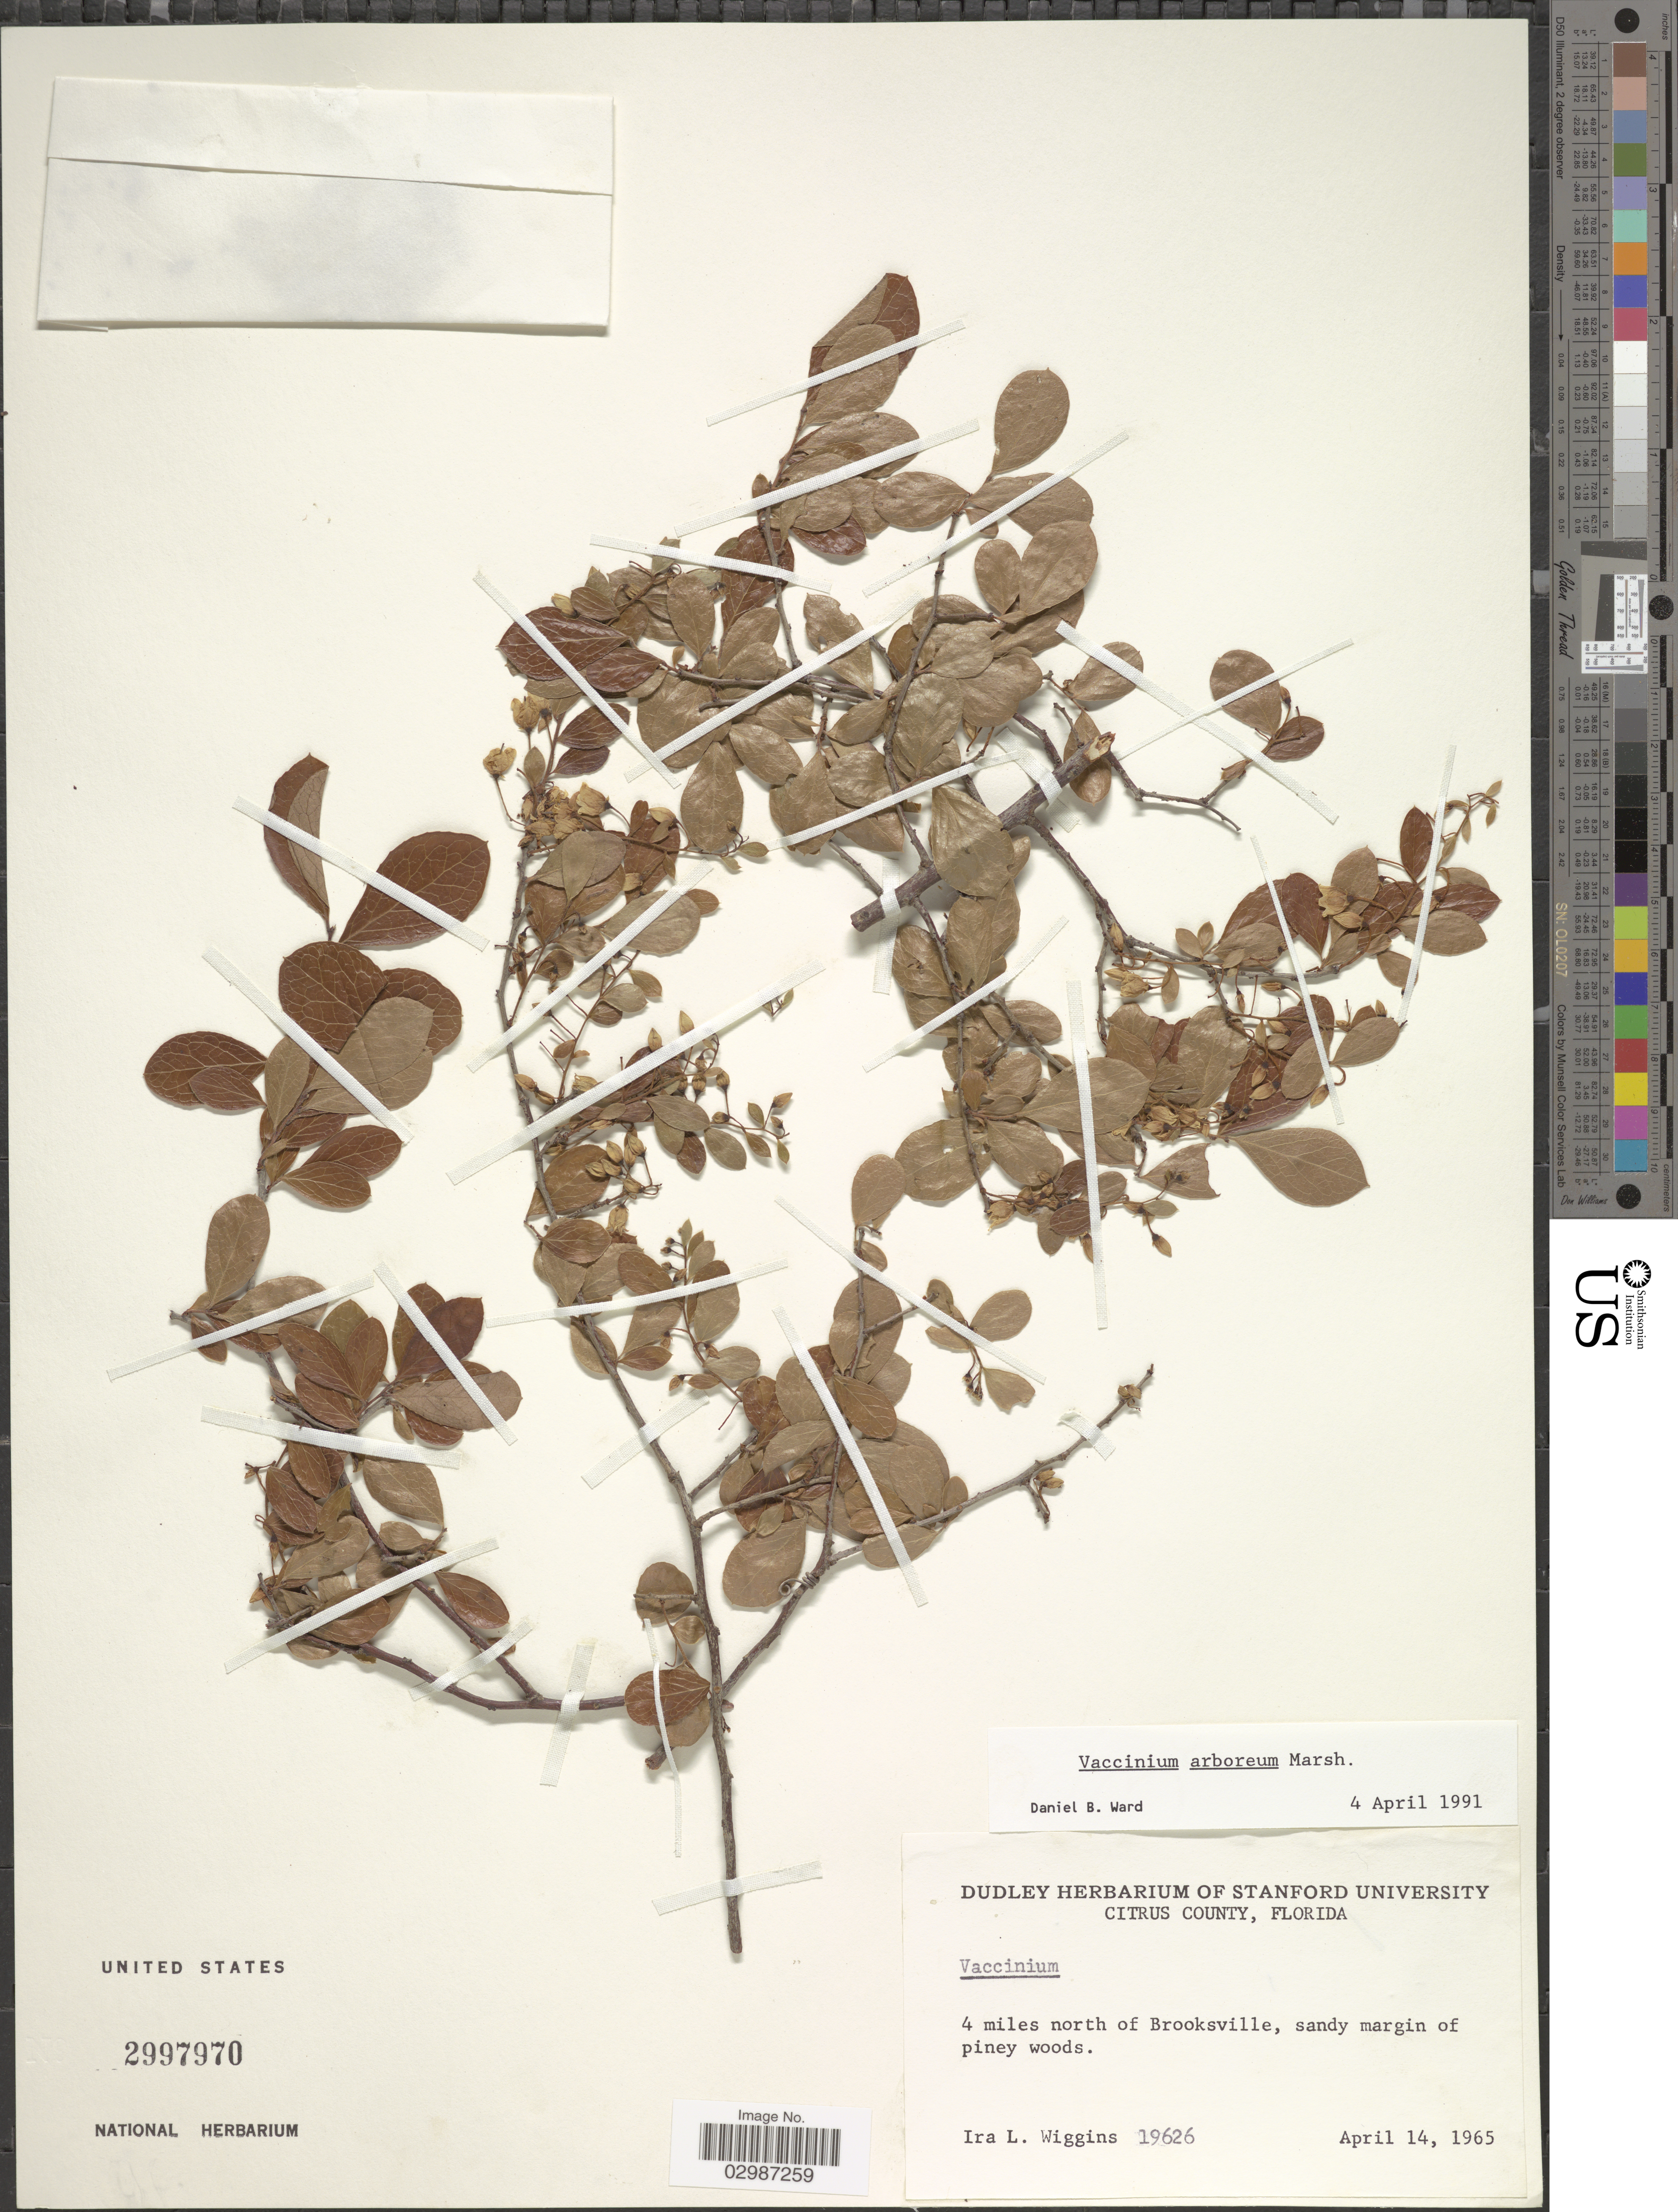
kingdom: Plantae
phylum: Tracheophyta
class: Magnoliopsida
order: Ericales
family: Ericaceae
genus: Vaccinium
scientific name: Vaccinium arboreum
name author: Marshall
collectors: I. L. Wiggins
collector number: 19626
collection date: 1965-04-14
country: United States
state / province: Florida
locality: Citrus County, 4 miles north of Brooksville.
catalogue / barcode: US 2997970